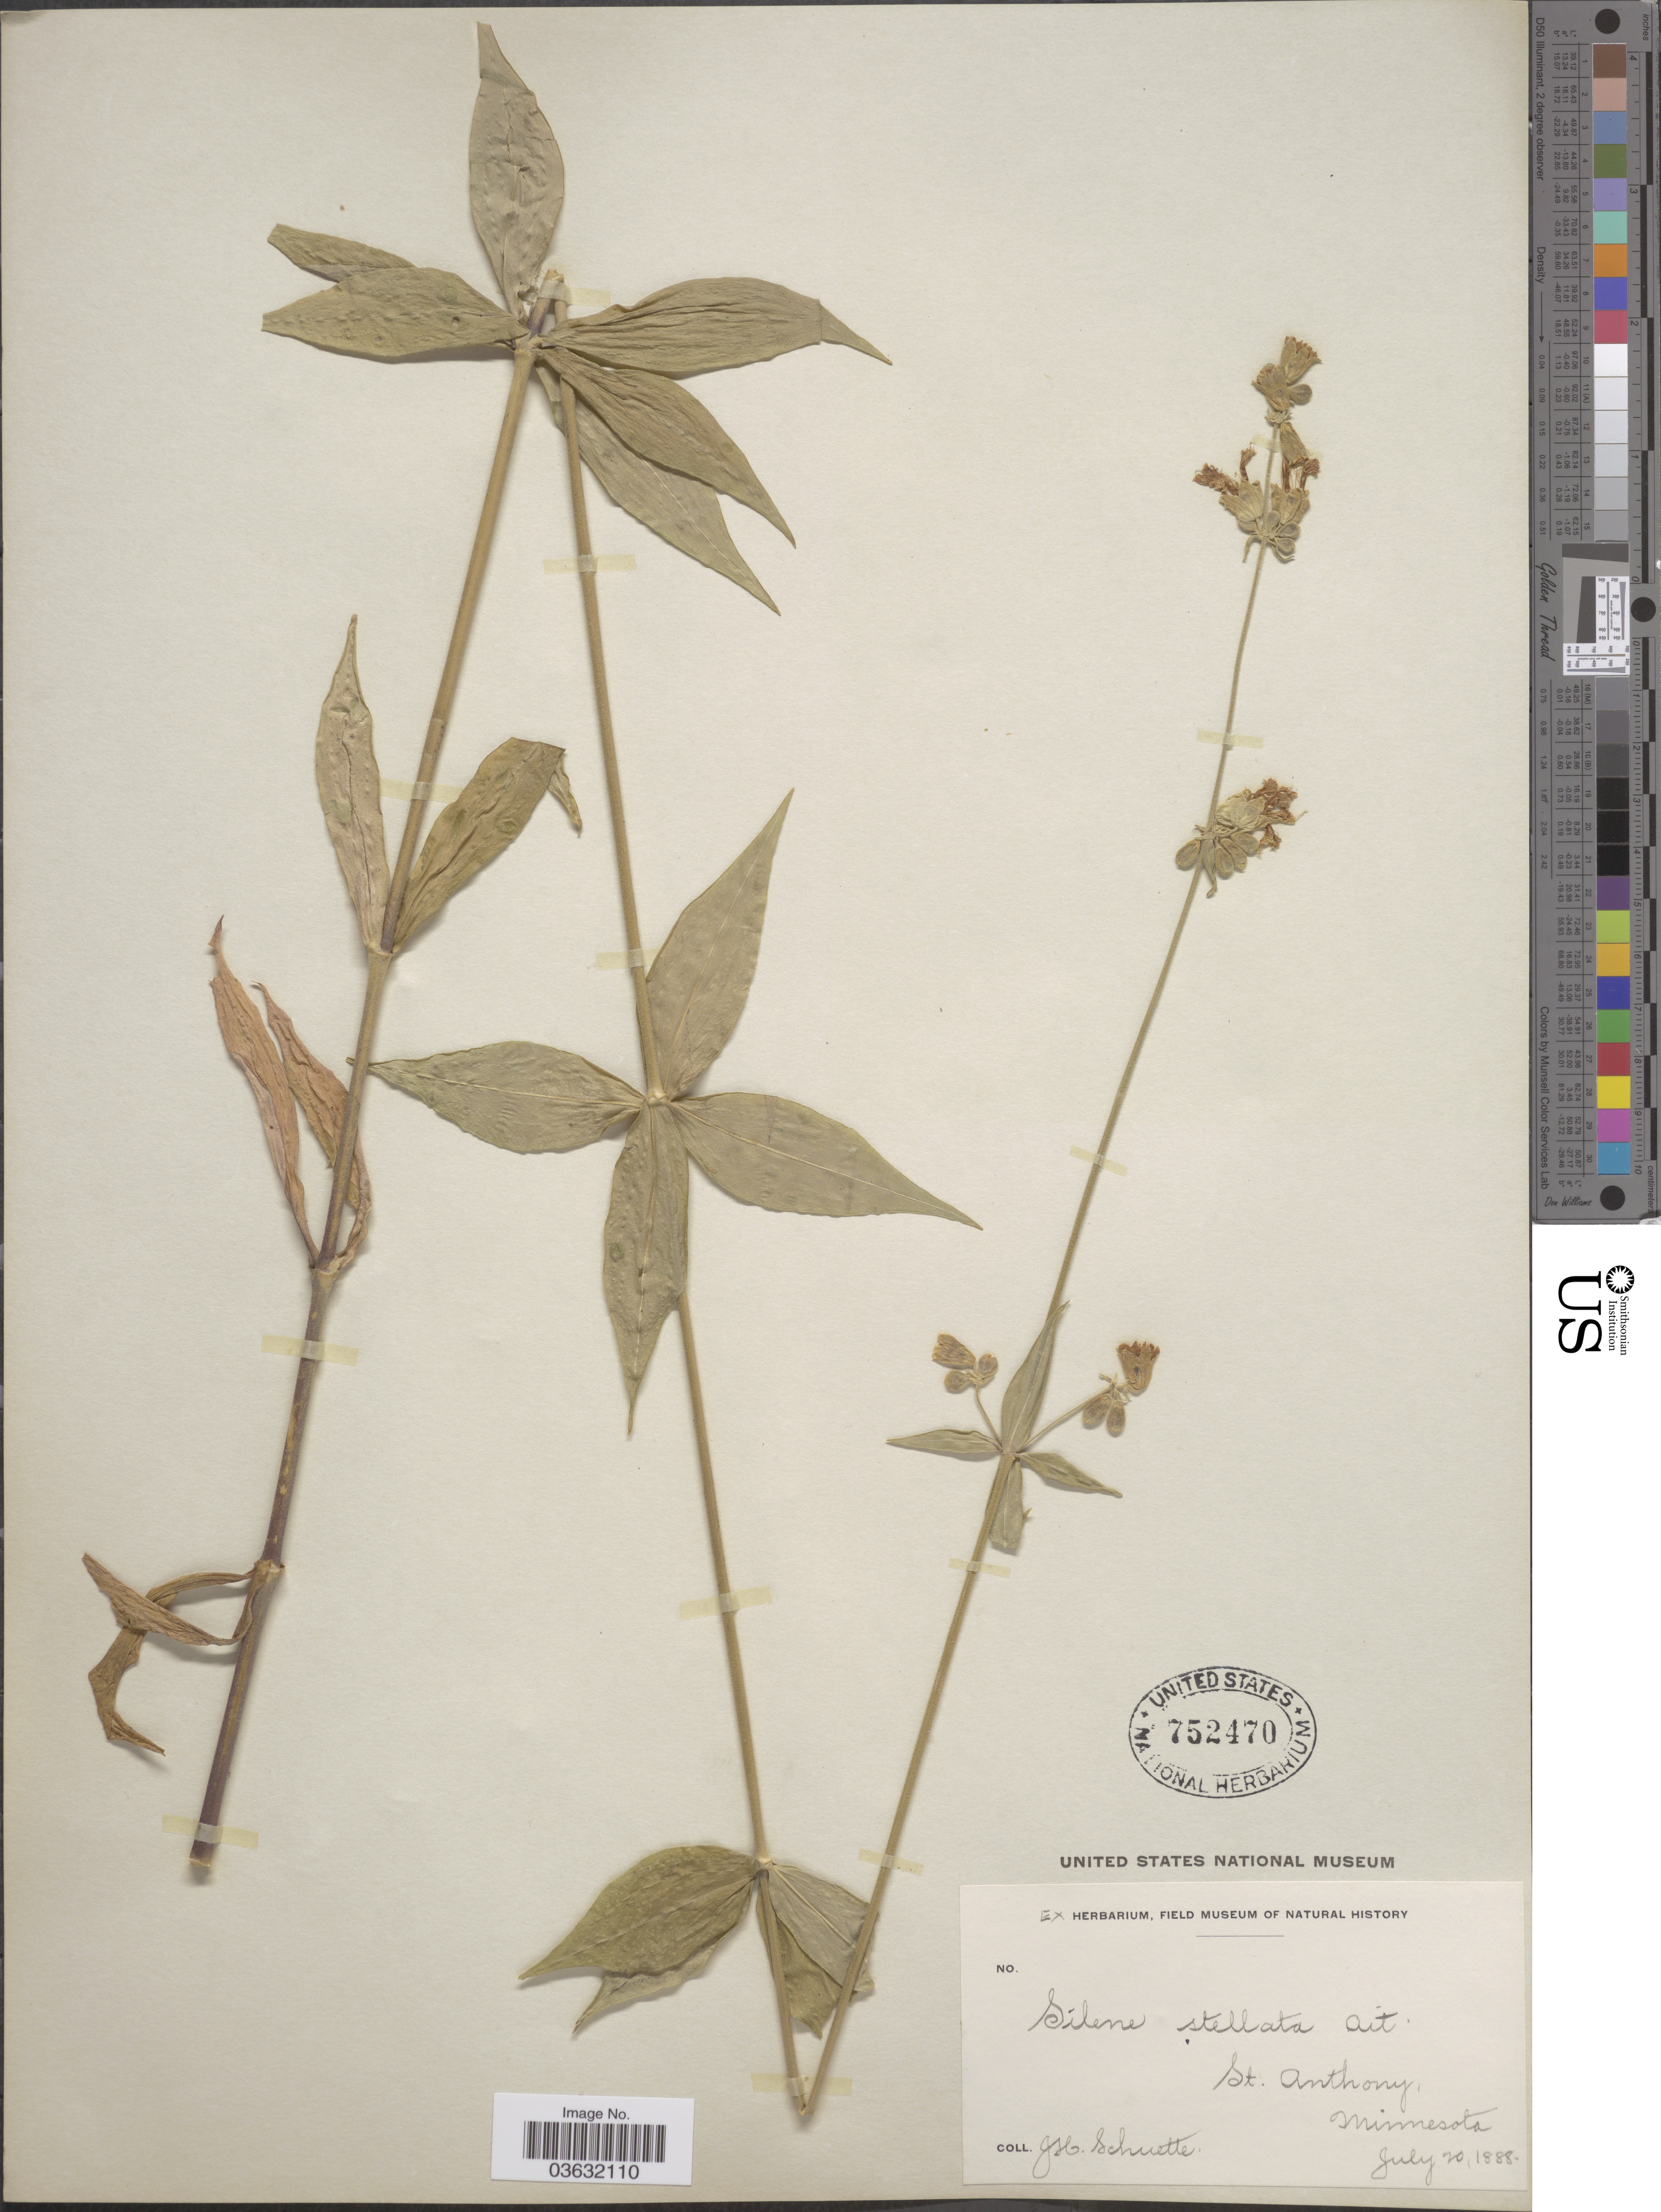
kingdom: Plantae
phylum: Tracheophyta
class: Magnoliopsida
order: Caryophyllales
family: Caryophyllaceae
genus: Silene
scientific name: Silene stellata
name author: (L.) Coyte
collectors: J. H. Schuette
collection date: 1888-07-20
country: United States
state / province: Minnesota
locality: St. Anthony.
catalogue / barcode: US 752470